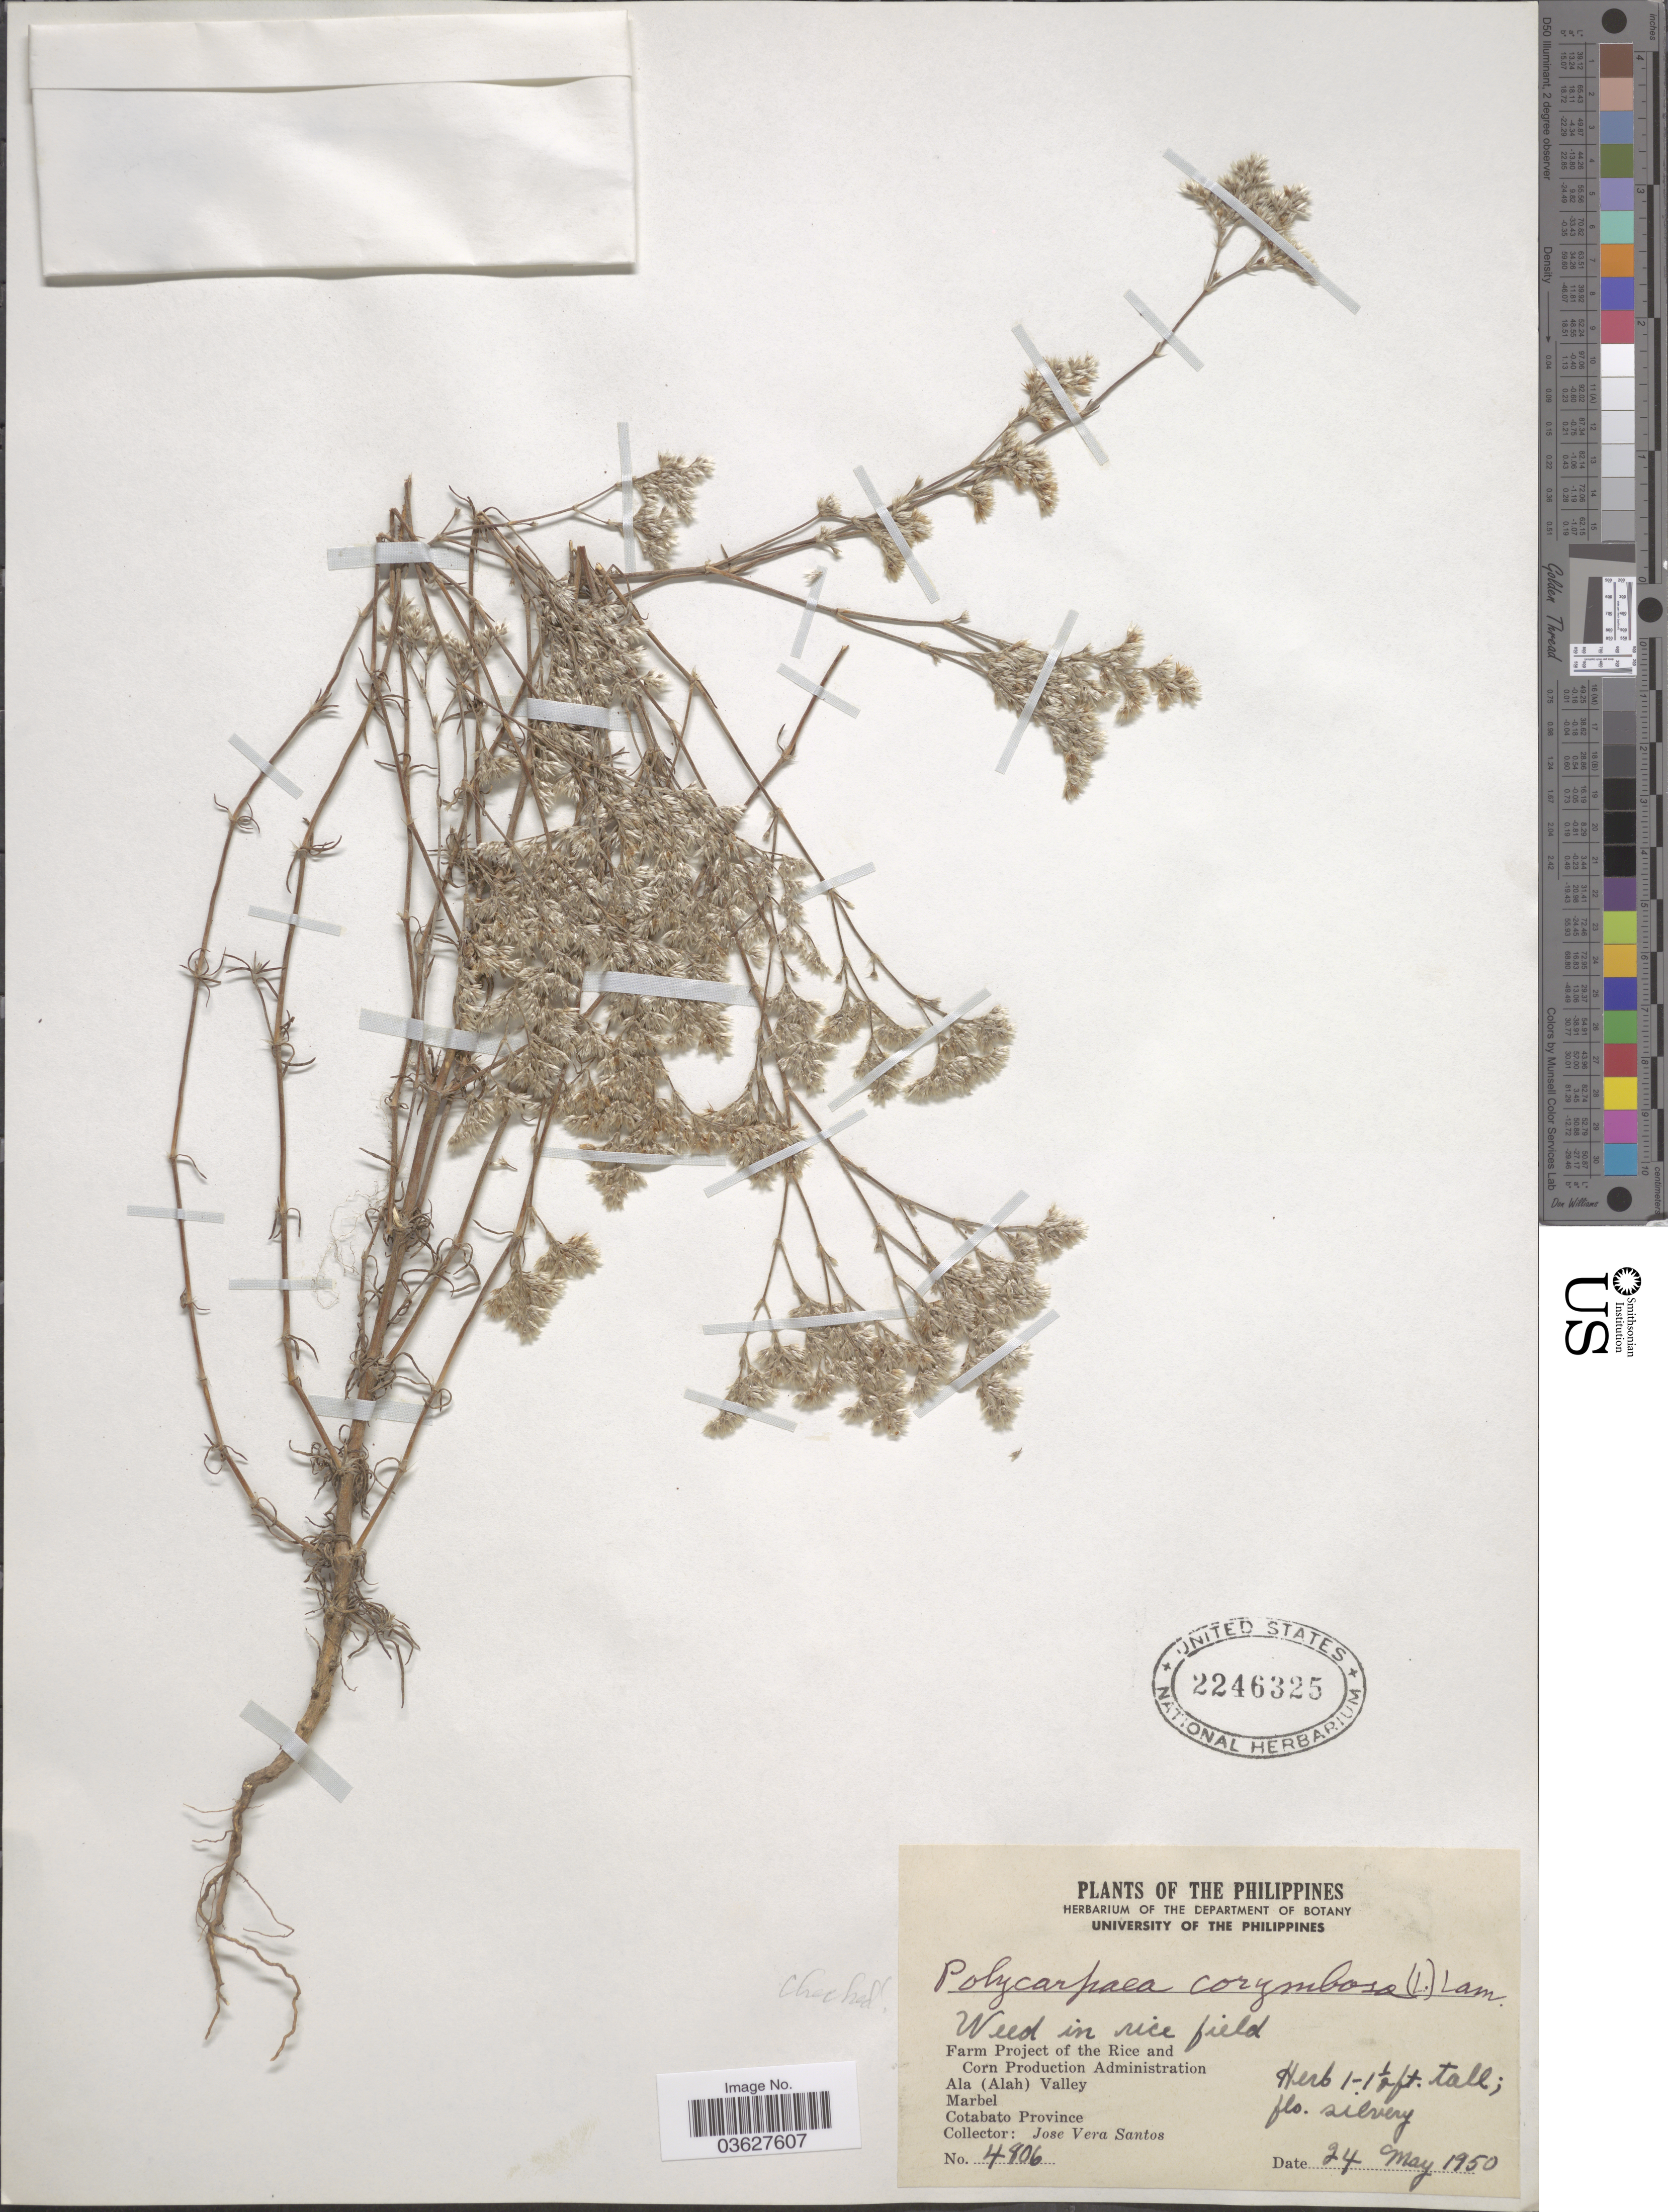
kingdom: Plantae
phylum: Tracheophyta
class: Magnoliopsida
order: Caryophyllales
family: Caryophyllaceae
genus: Polycarpaea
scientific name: Polycarpaea corymbosa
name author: (L.) Lam.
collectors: J. V. Santos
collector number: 4806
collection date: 1950-05-24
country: Philippines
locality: Ala (Alah) Valley, Marbel, Cotabato Province.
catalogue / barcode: US 2246325